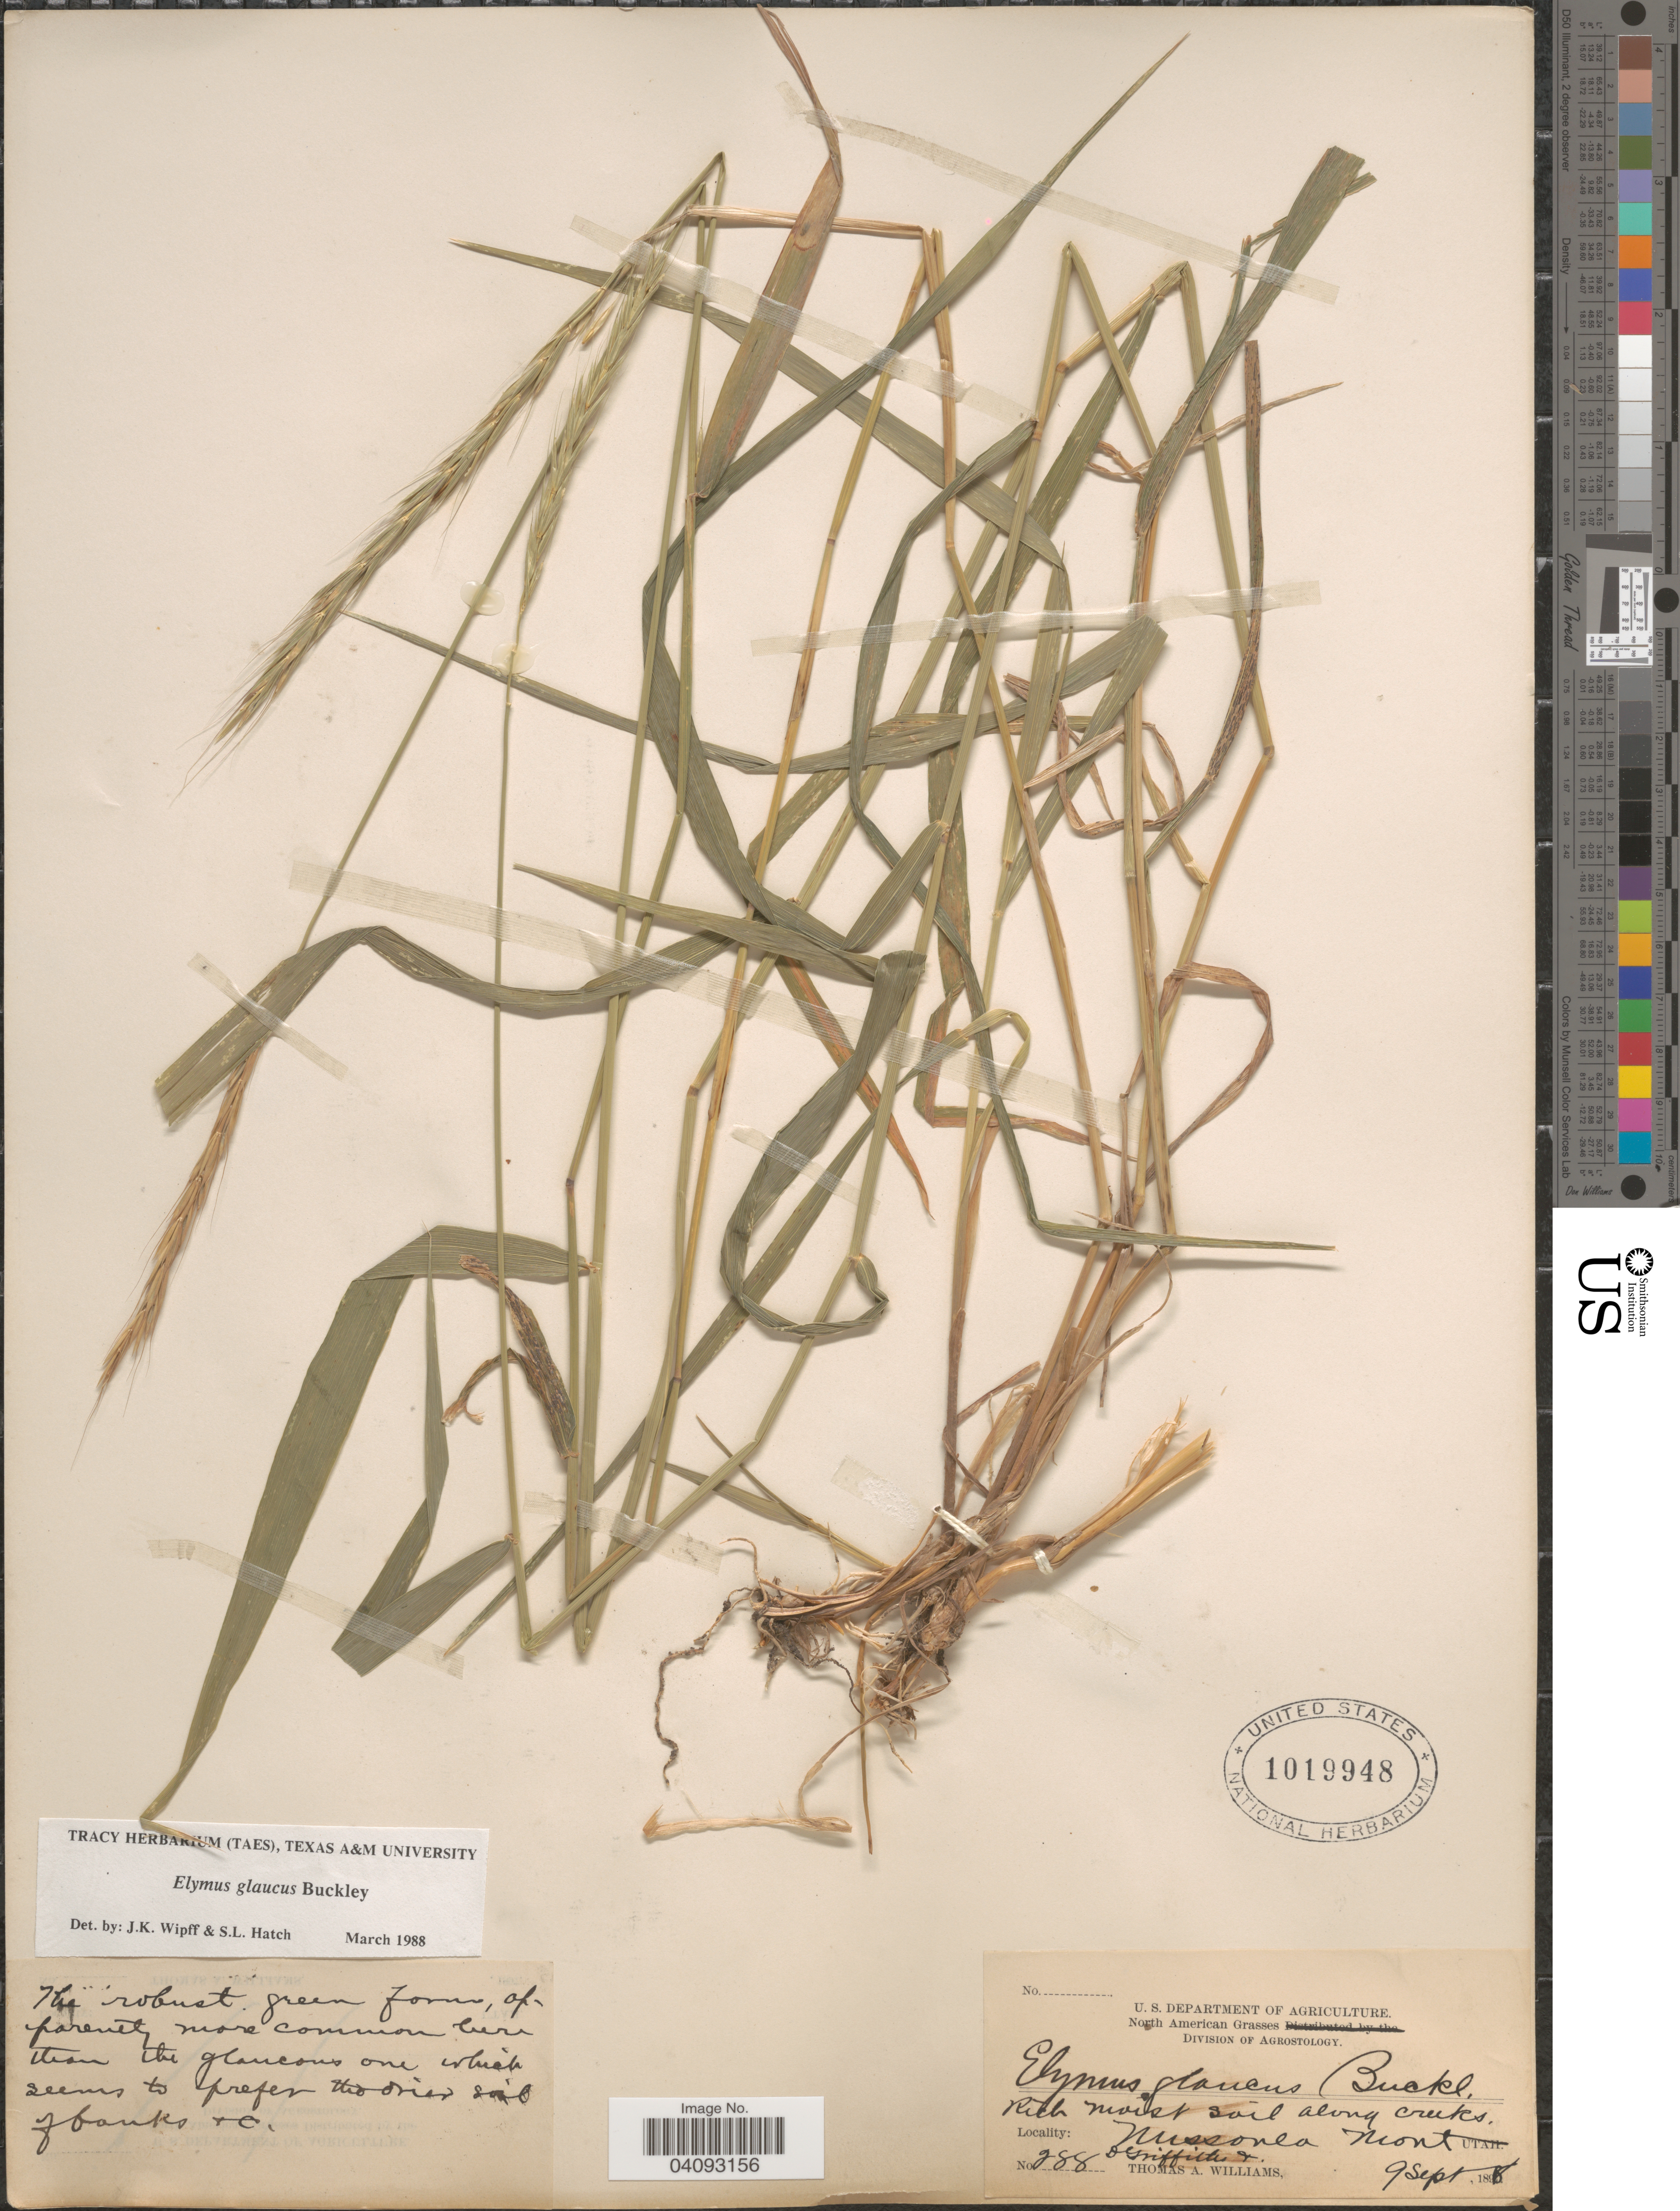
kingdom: Plantae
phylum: Tracheophyta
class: Liliopsida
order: Poales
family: Poaceae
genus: Elymus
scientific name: Elymus glaucus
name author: Buckley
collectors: D. Griffiths & T. A. Williams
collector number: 288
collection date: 1898-09-09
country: United States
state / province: Montana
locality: Along creeks, Missoula.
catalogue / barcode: US 1019948